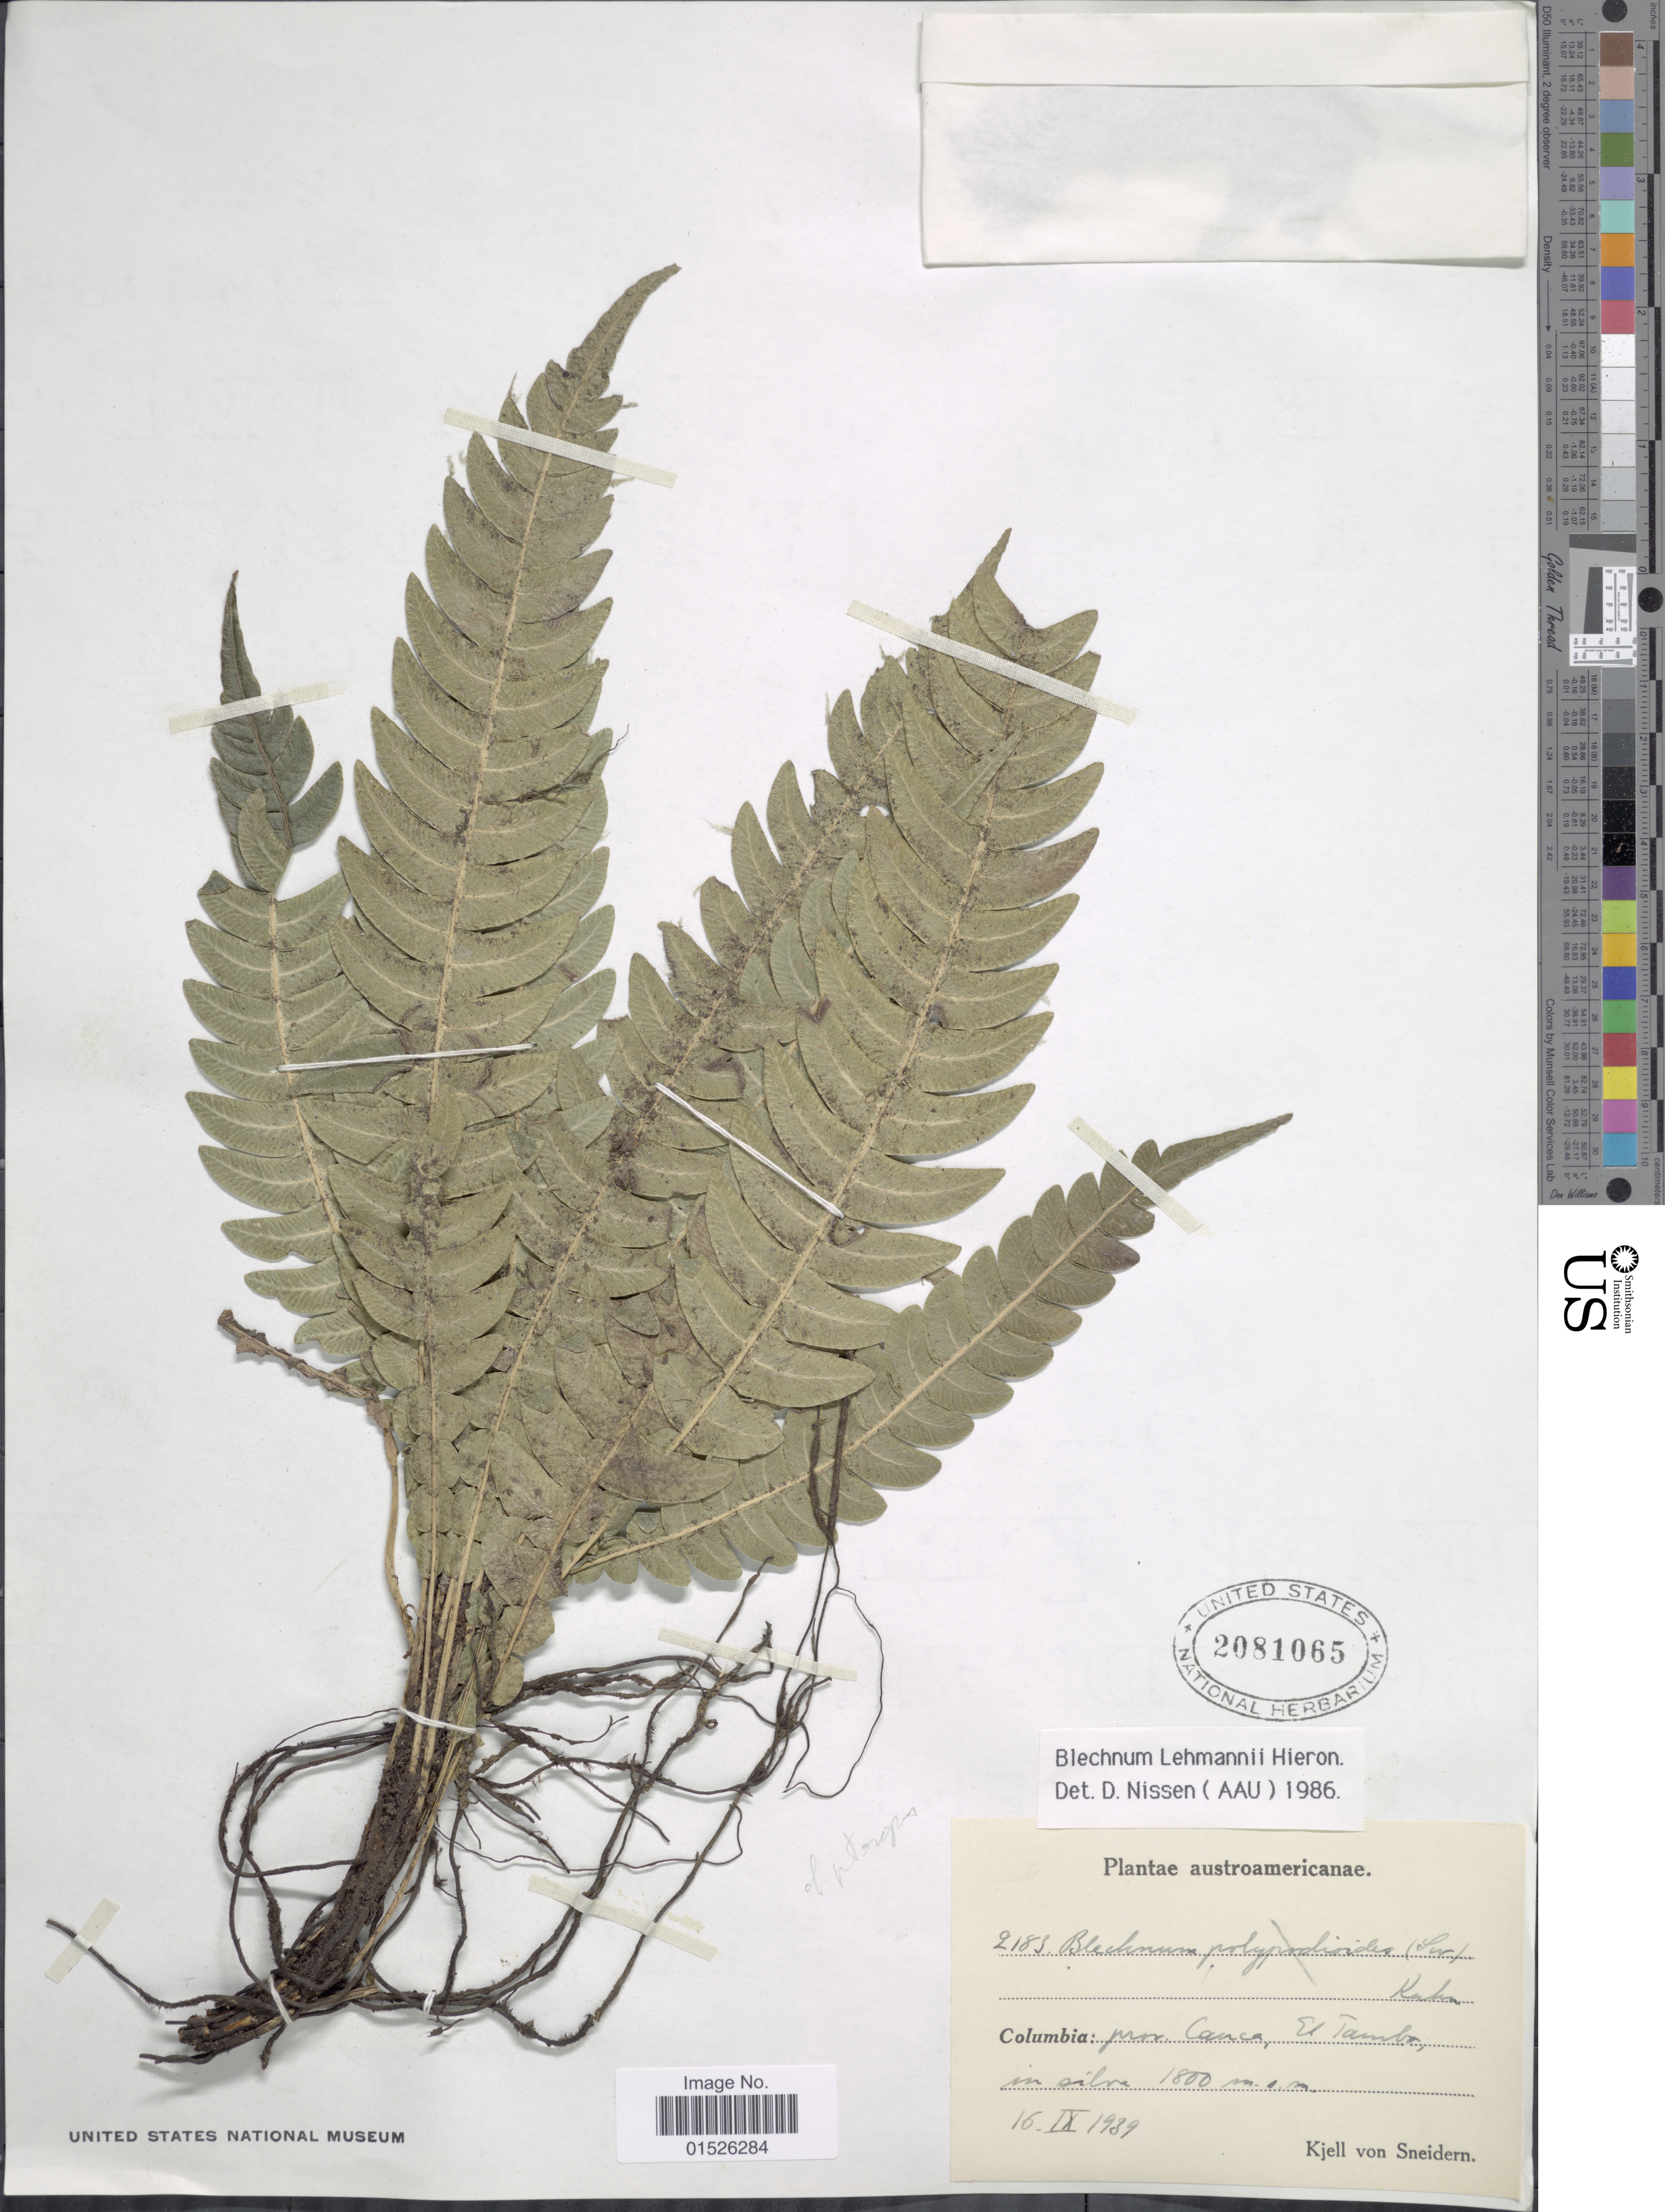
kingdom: Plantae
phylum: Tracheophyta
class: Polypodiopsida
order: Polypodiales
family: Blechnaceae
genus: Blechnum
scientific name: Blechnum lehmannii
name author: Hieron.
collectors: K. von Sneidern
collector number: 2183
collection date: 1939-09-16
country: Colombia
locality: Austroamericanae, Columbia: prov. Canca, El Tambo, in silva.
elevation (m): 1800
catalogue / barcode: US 2081065